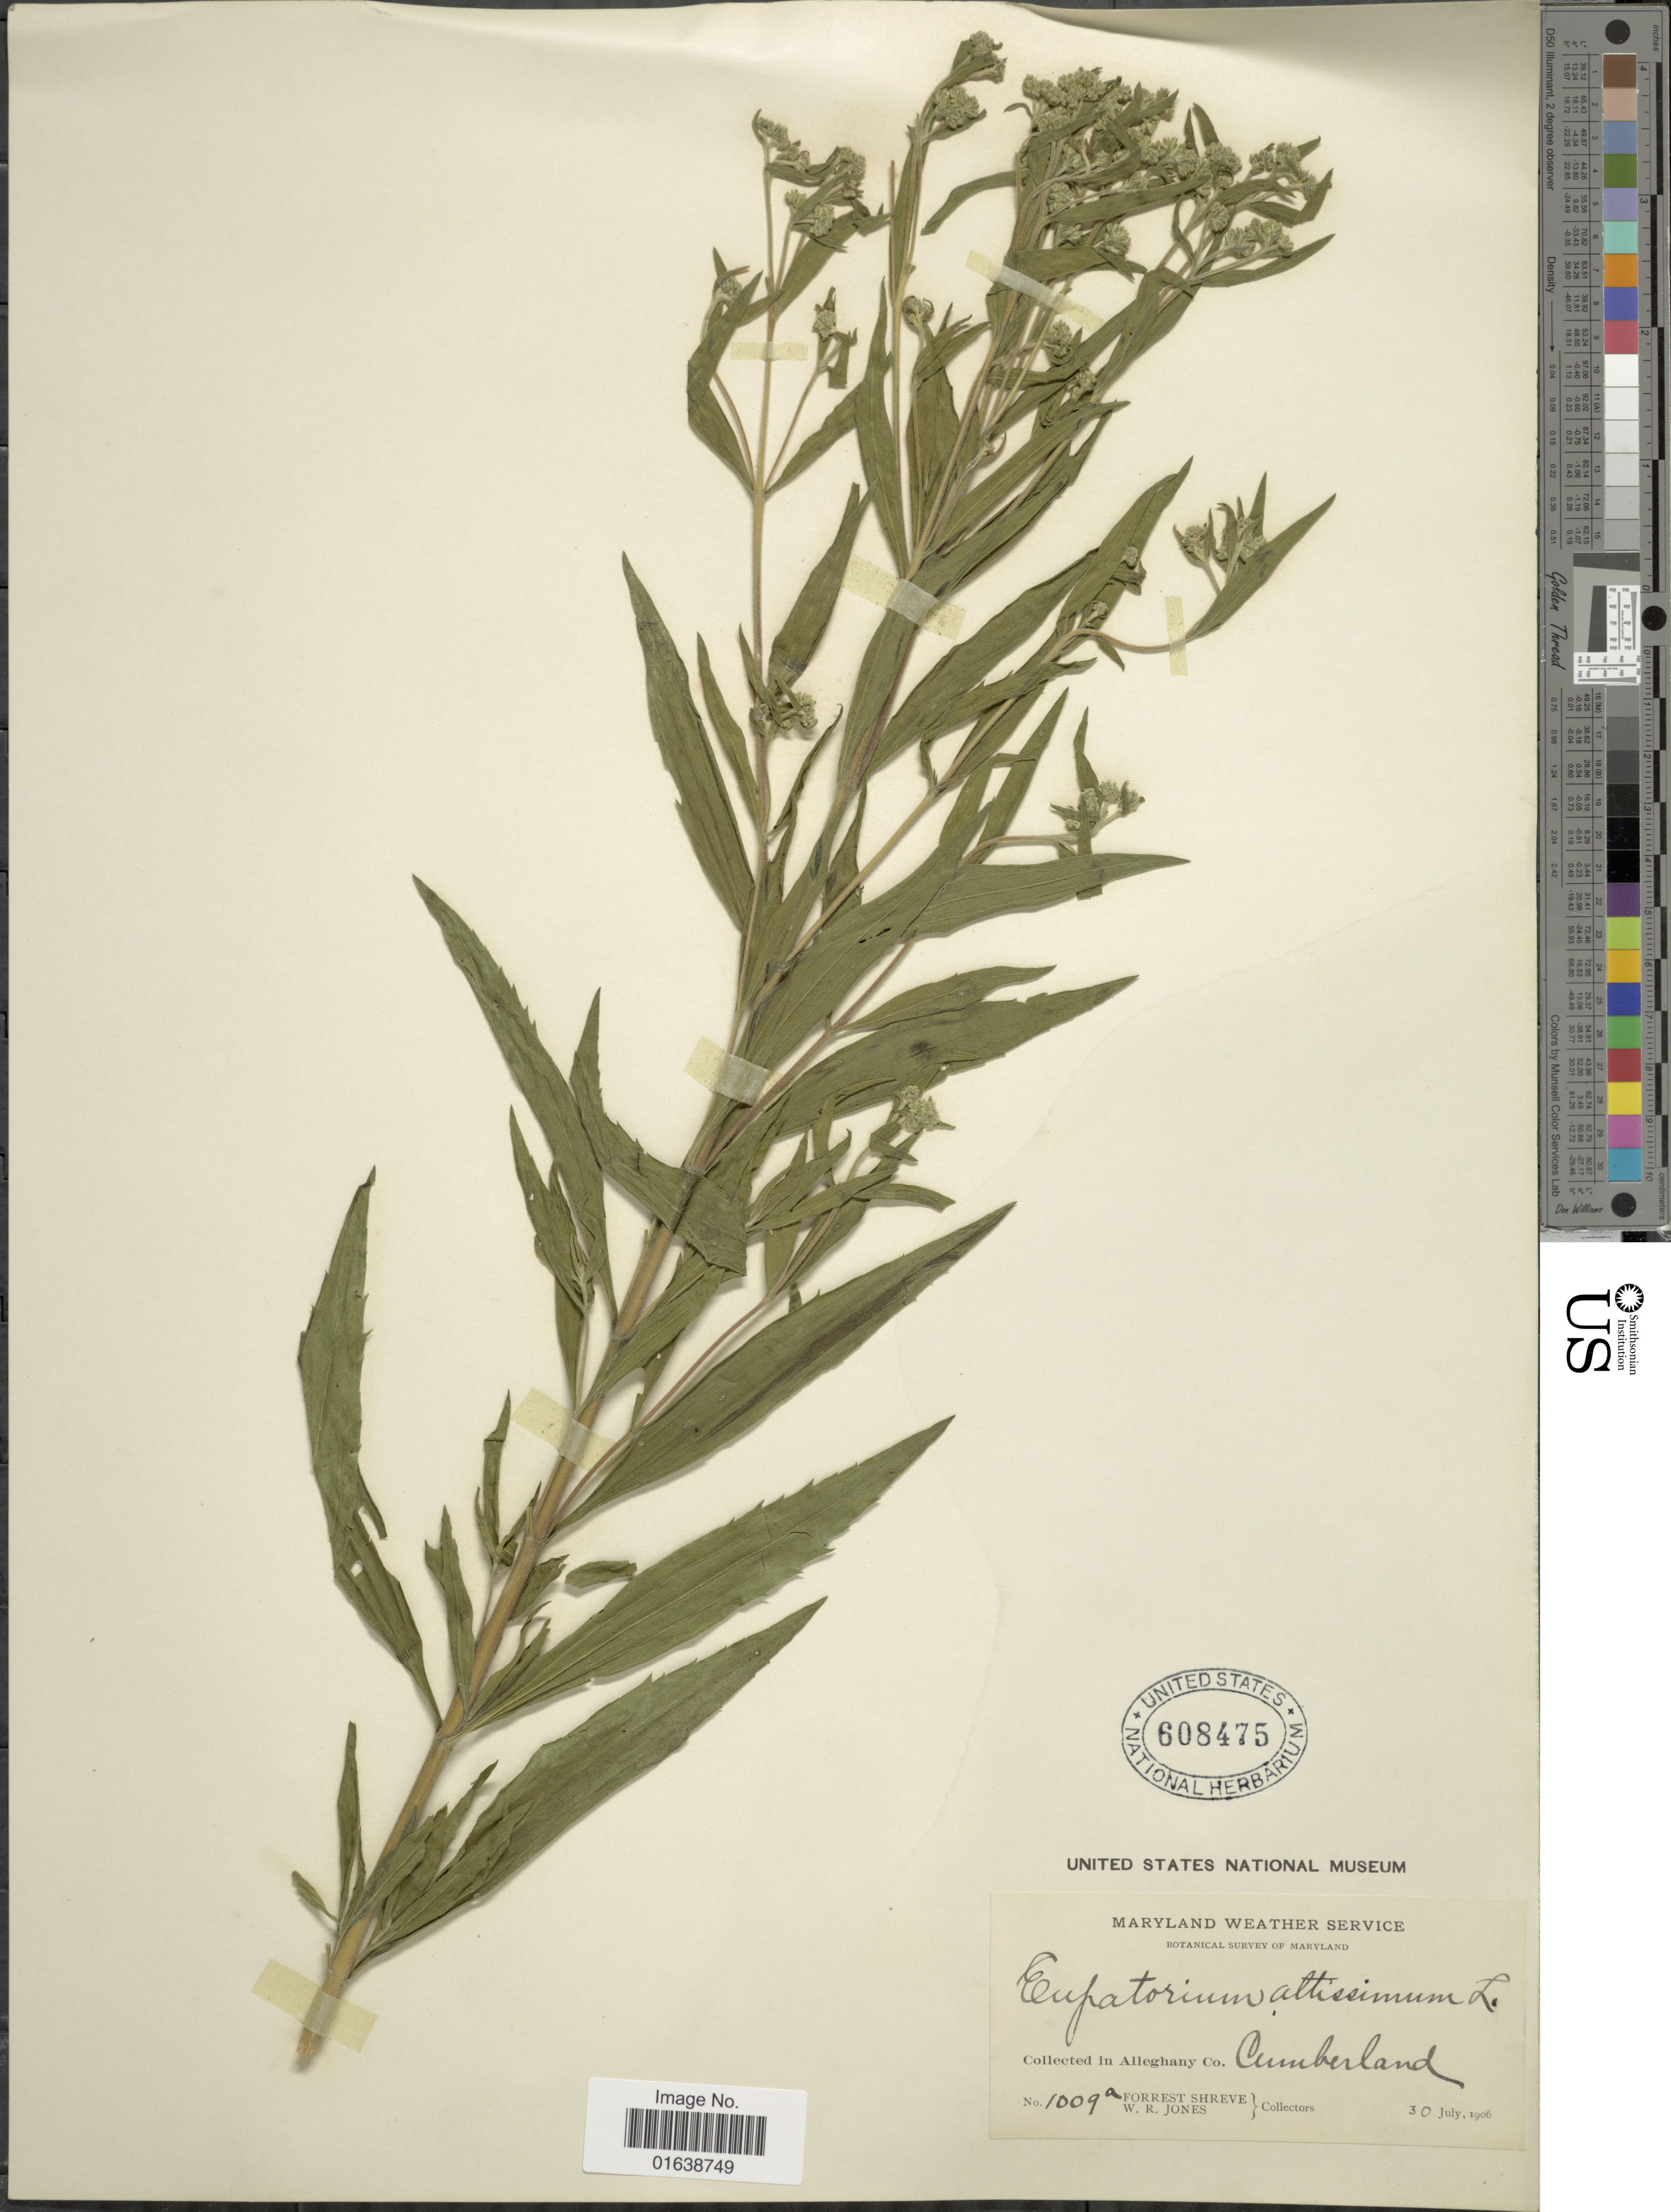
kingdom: Plantae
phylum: Tracheophyta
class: Magnoliopsida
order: Asterales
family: Asteraceae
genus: Eupatorium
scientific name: Eupatorium altissimum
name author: L.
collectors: F. Shreve & W. R. Jones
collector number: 1009a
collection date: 1906-07-30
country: United States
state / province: Maryland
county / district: Allegany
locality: Maryland. In Alleghany Co. Cumberland.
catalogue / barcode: US 608475